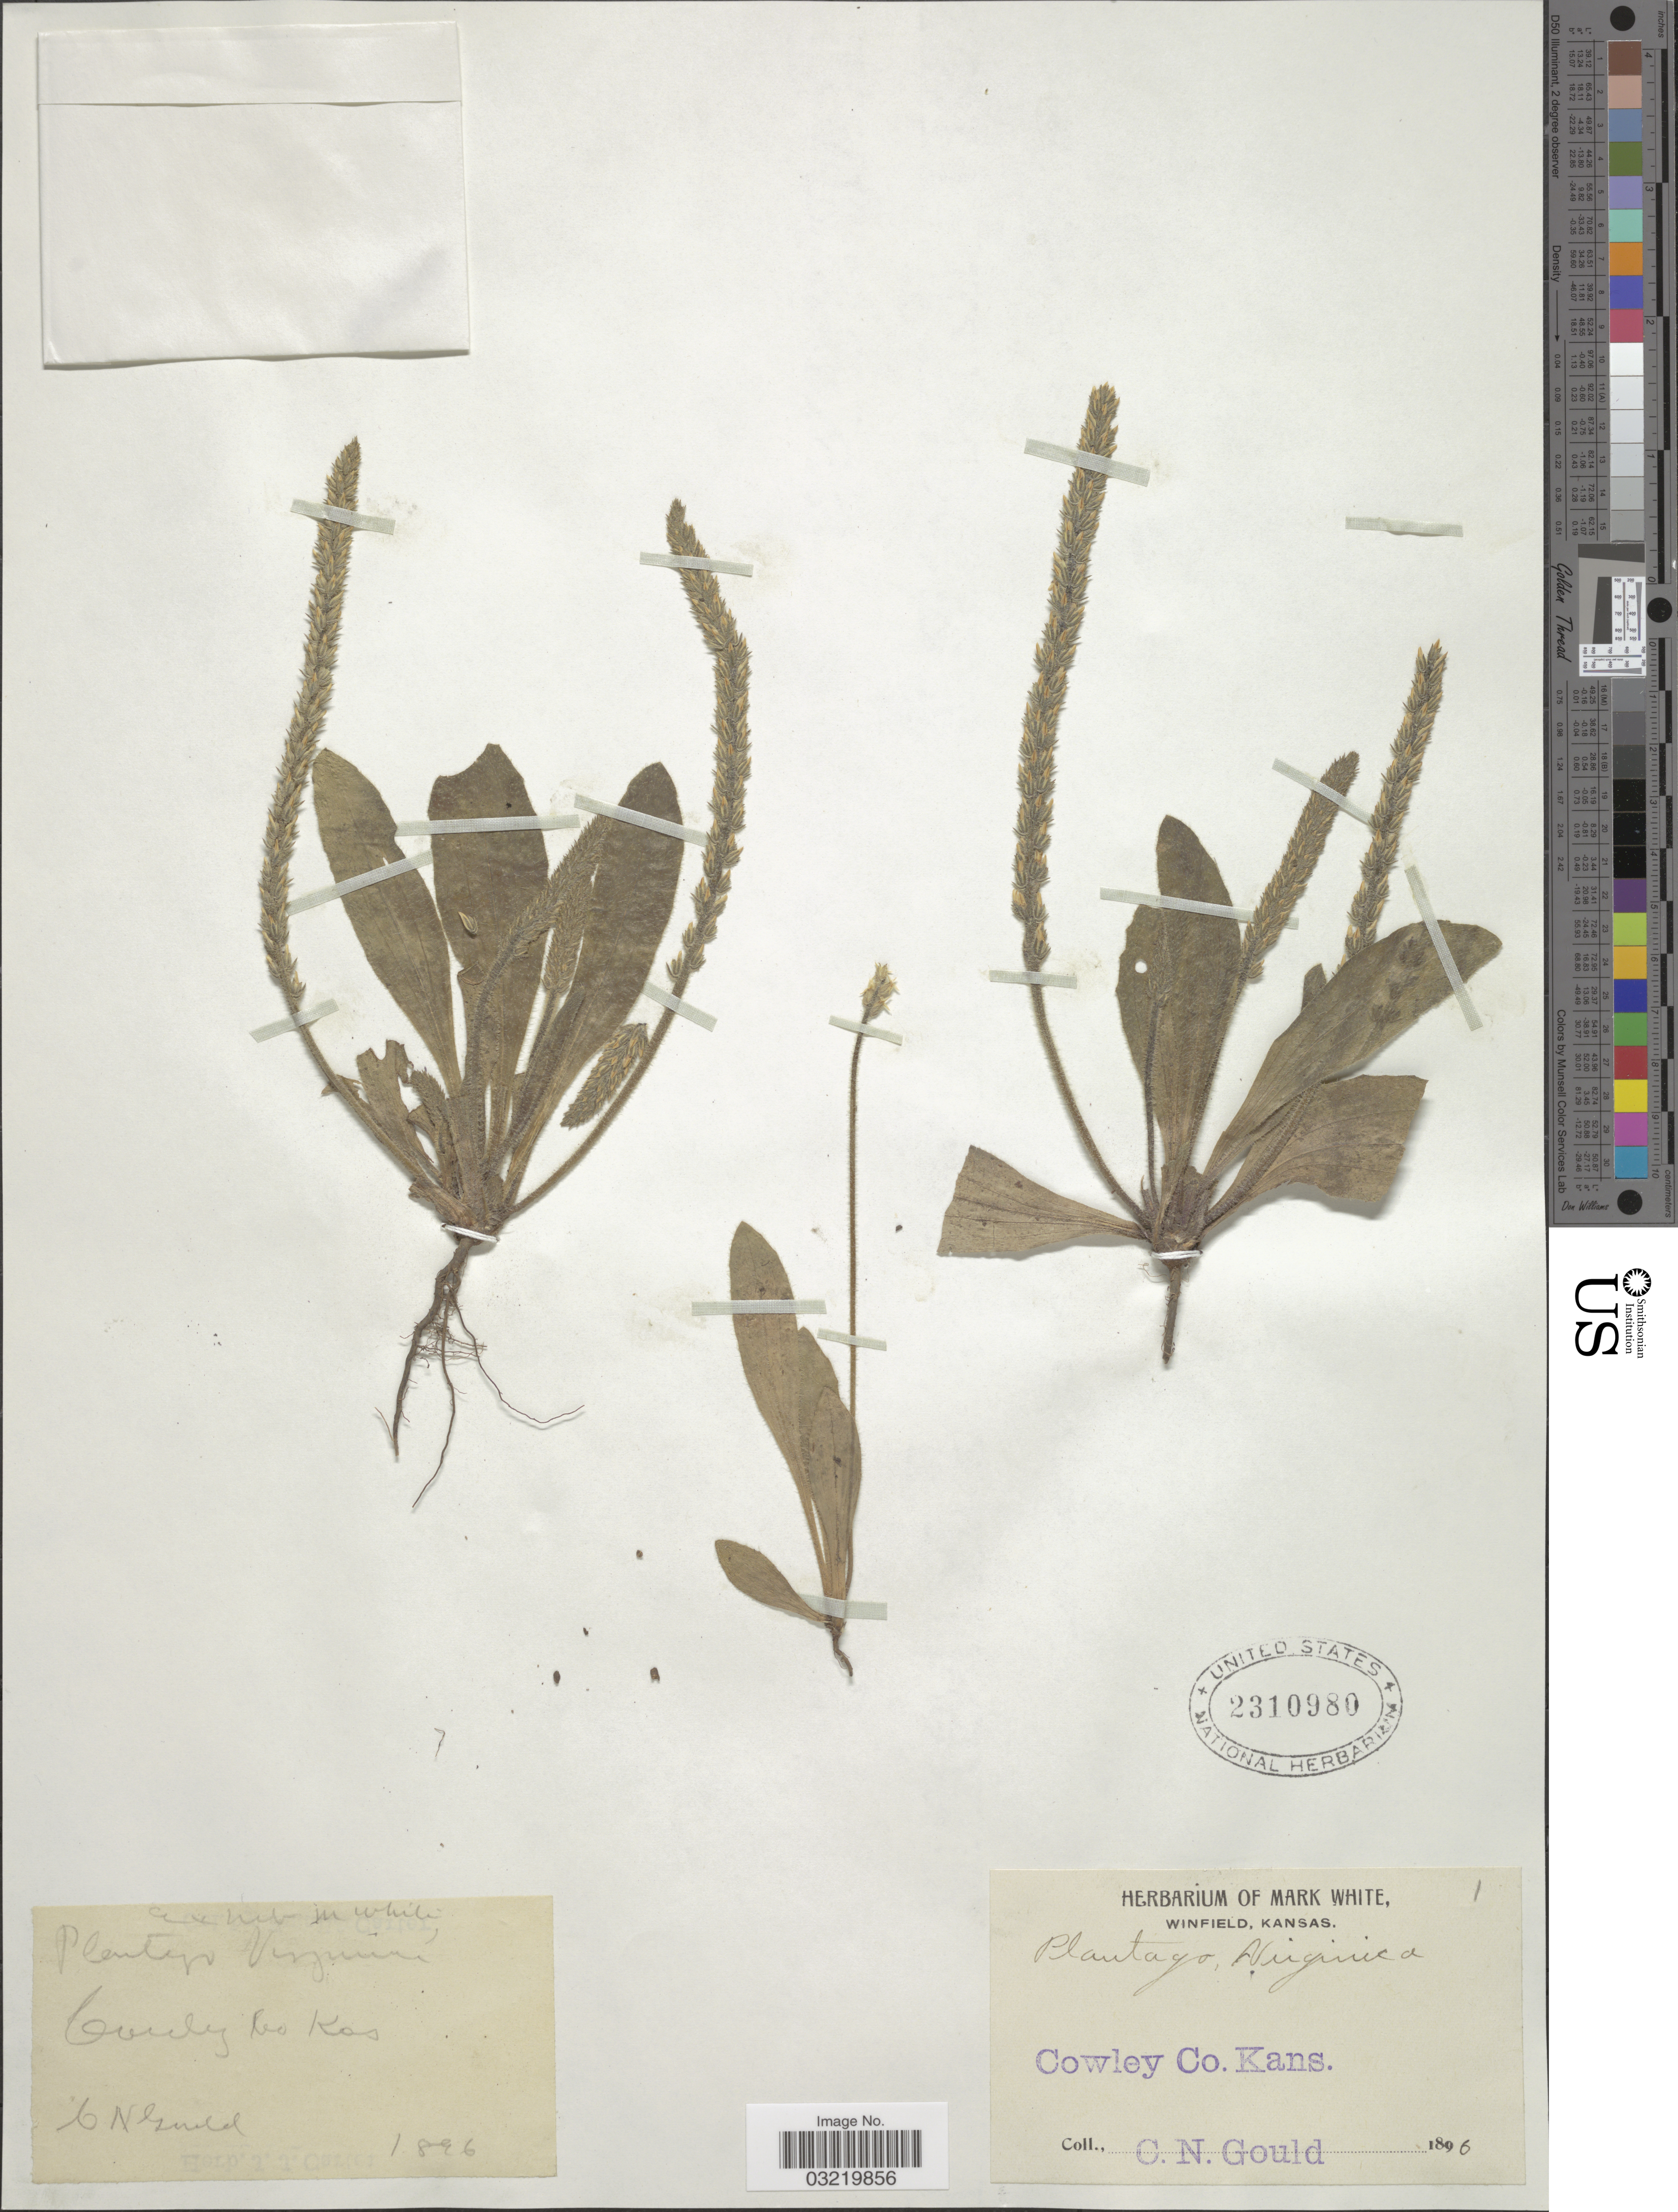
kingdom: Plantae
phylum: Tracheophyta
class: Magnoliopsida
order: Lamiales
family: Plantaginaceae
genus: Plantago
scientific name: Plantago virginica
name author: L.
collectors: C. Gould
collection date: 1896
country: United States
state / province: Kansas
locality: Cowley Co.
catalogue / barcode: US 2310980